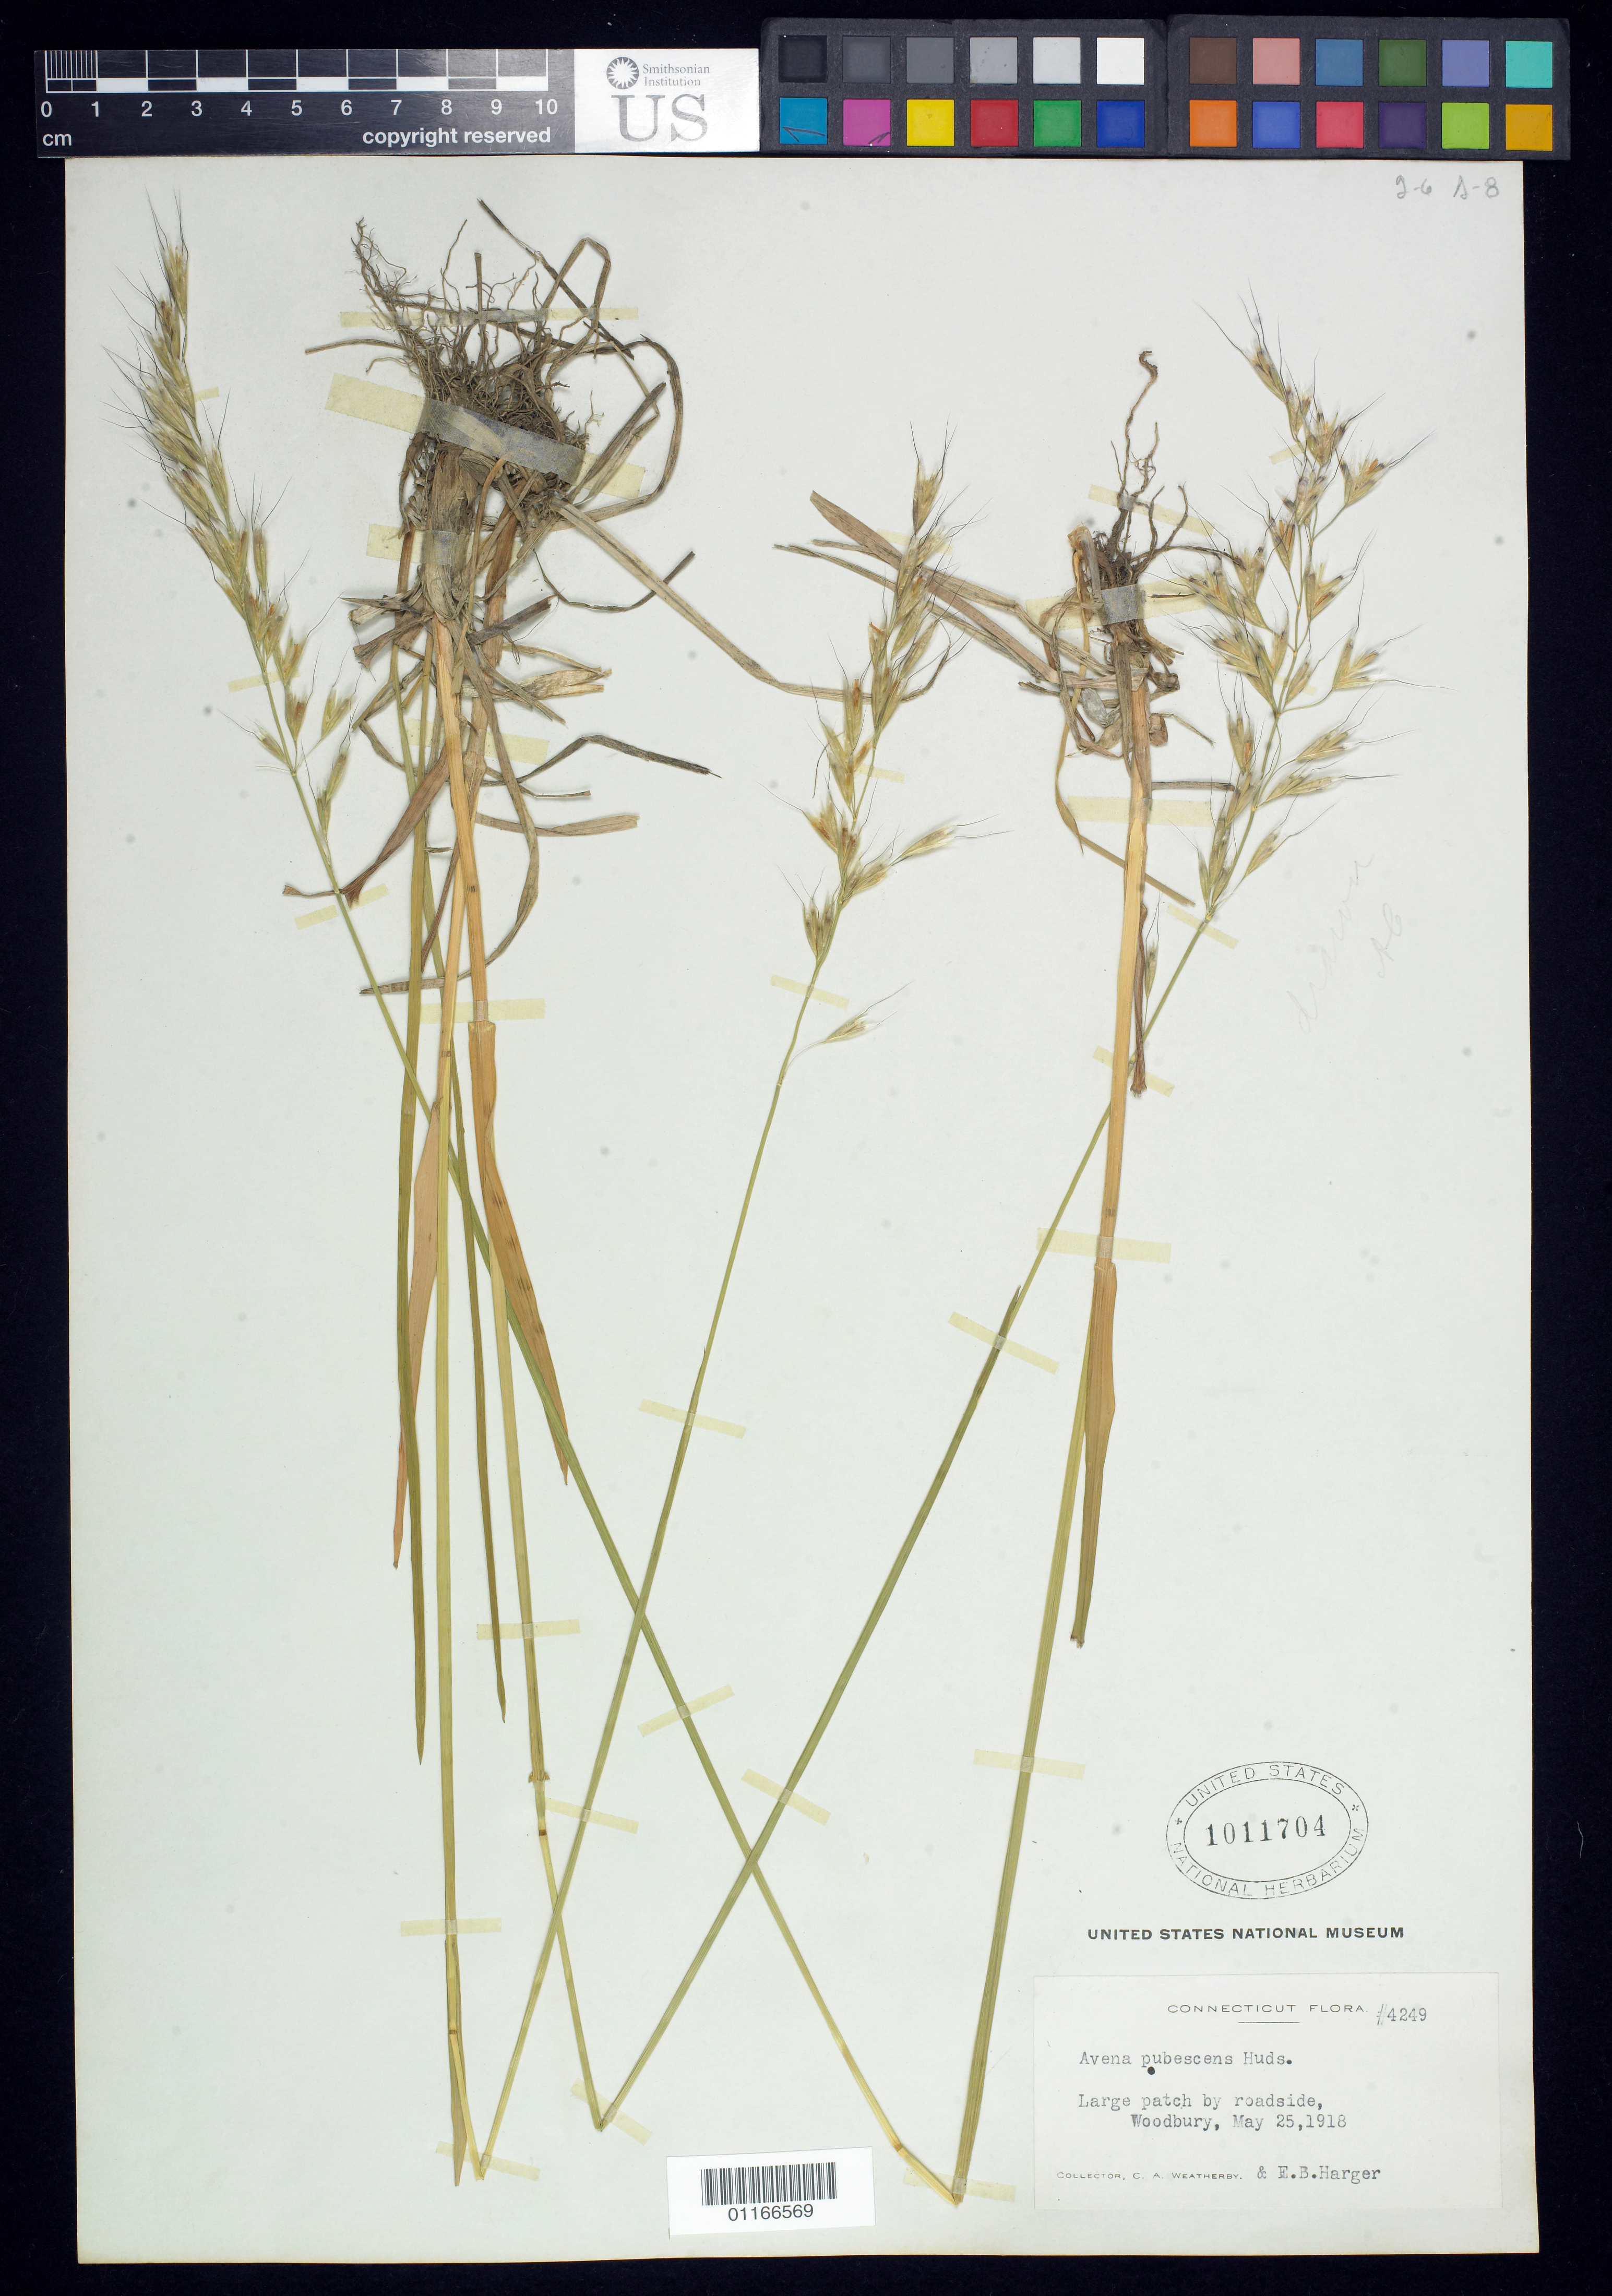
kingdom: Plantae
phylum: Tracheophyta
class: Liliopsida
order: Poales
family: Poaceae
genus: Avenula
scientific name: Avenula pubescens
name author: (Huds.) Dumort.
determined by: Poaceae Reorganization Project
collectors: C. A. Weatherby & E. B. Harger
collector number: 4249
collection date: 1918-05-25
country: United States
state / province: Connecticut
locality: Woodbury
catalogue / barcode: US 1011704